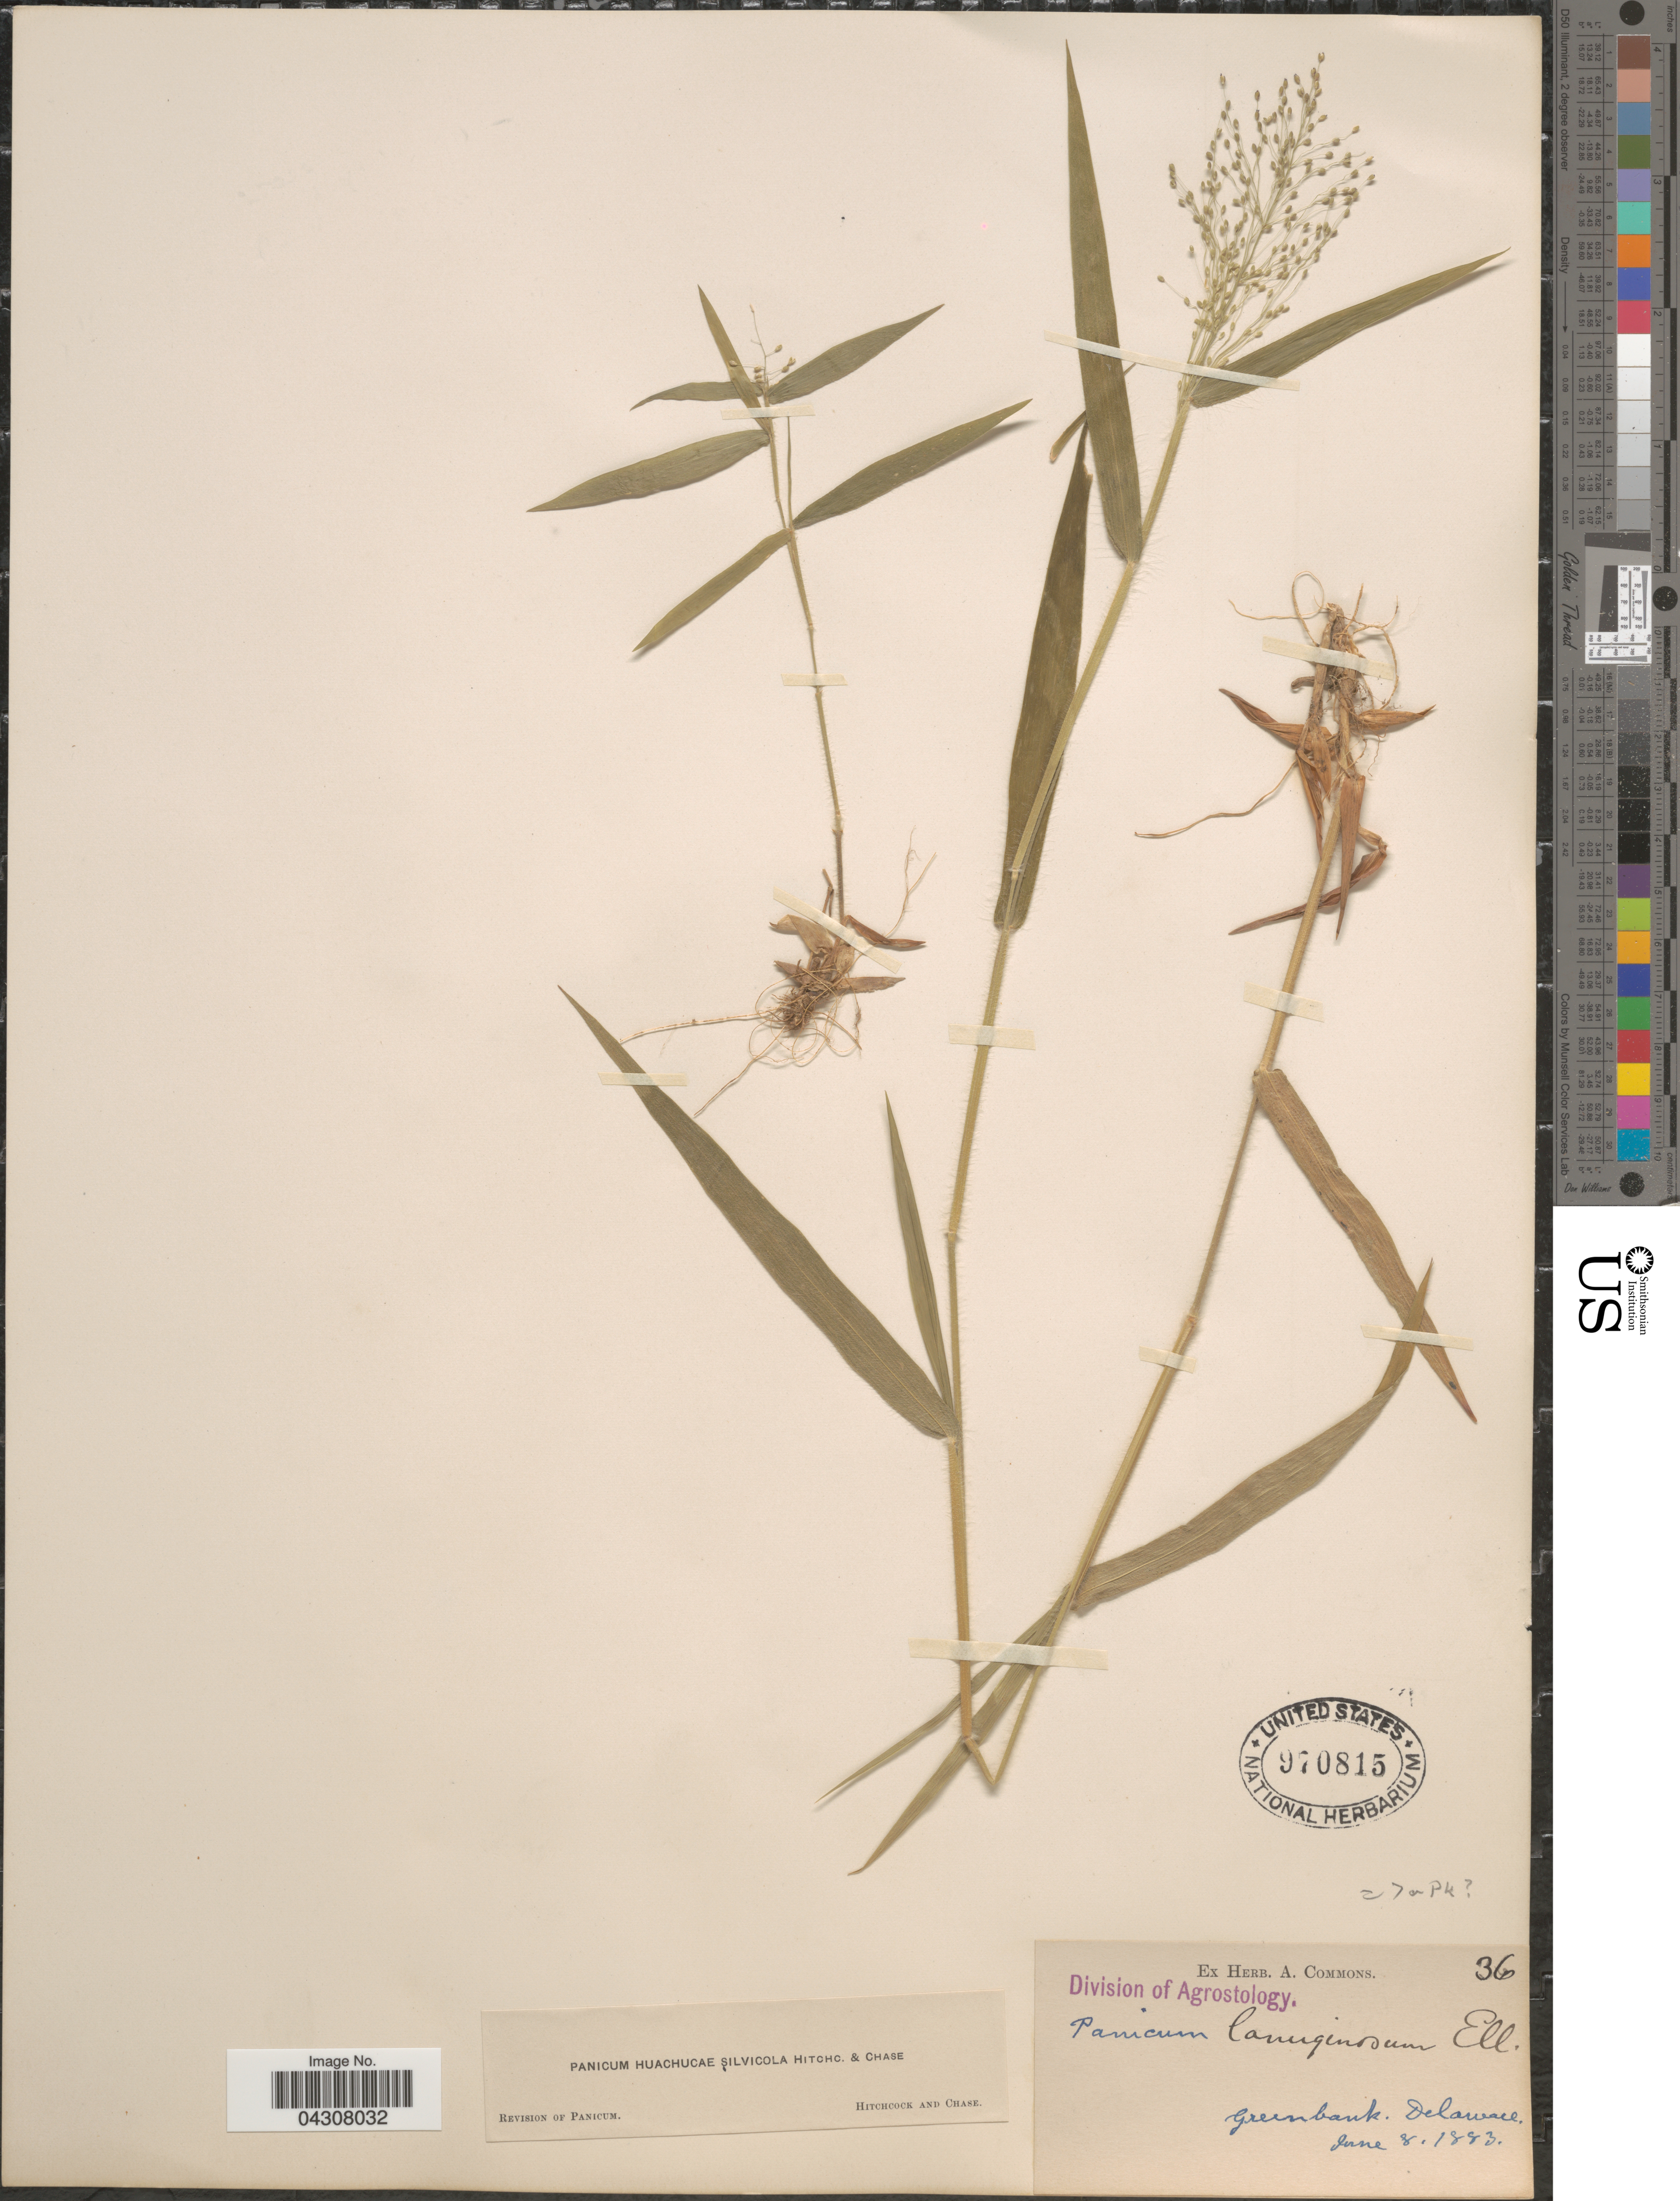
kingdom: Plantae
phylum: Tracheophyta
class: Liliopsida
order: Poales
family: Poaceae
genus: Dichanthelium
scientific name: Dichanthelium acuminatum var. acuminatum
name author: (Sw.) Gould & C.A. Clark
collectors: ex herb. A. Commons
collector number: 36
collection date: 1883-06-08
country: United States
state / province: Delaware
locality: Greenbank.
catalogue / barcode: US 970815